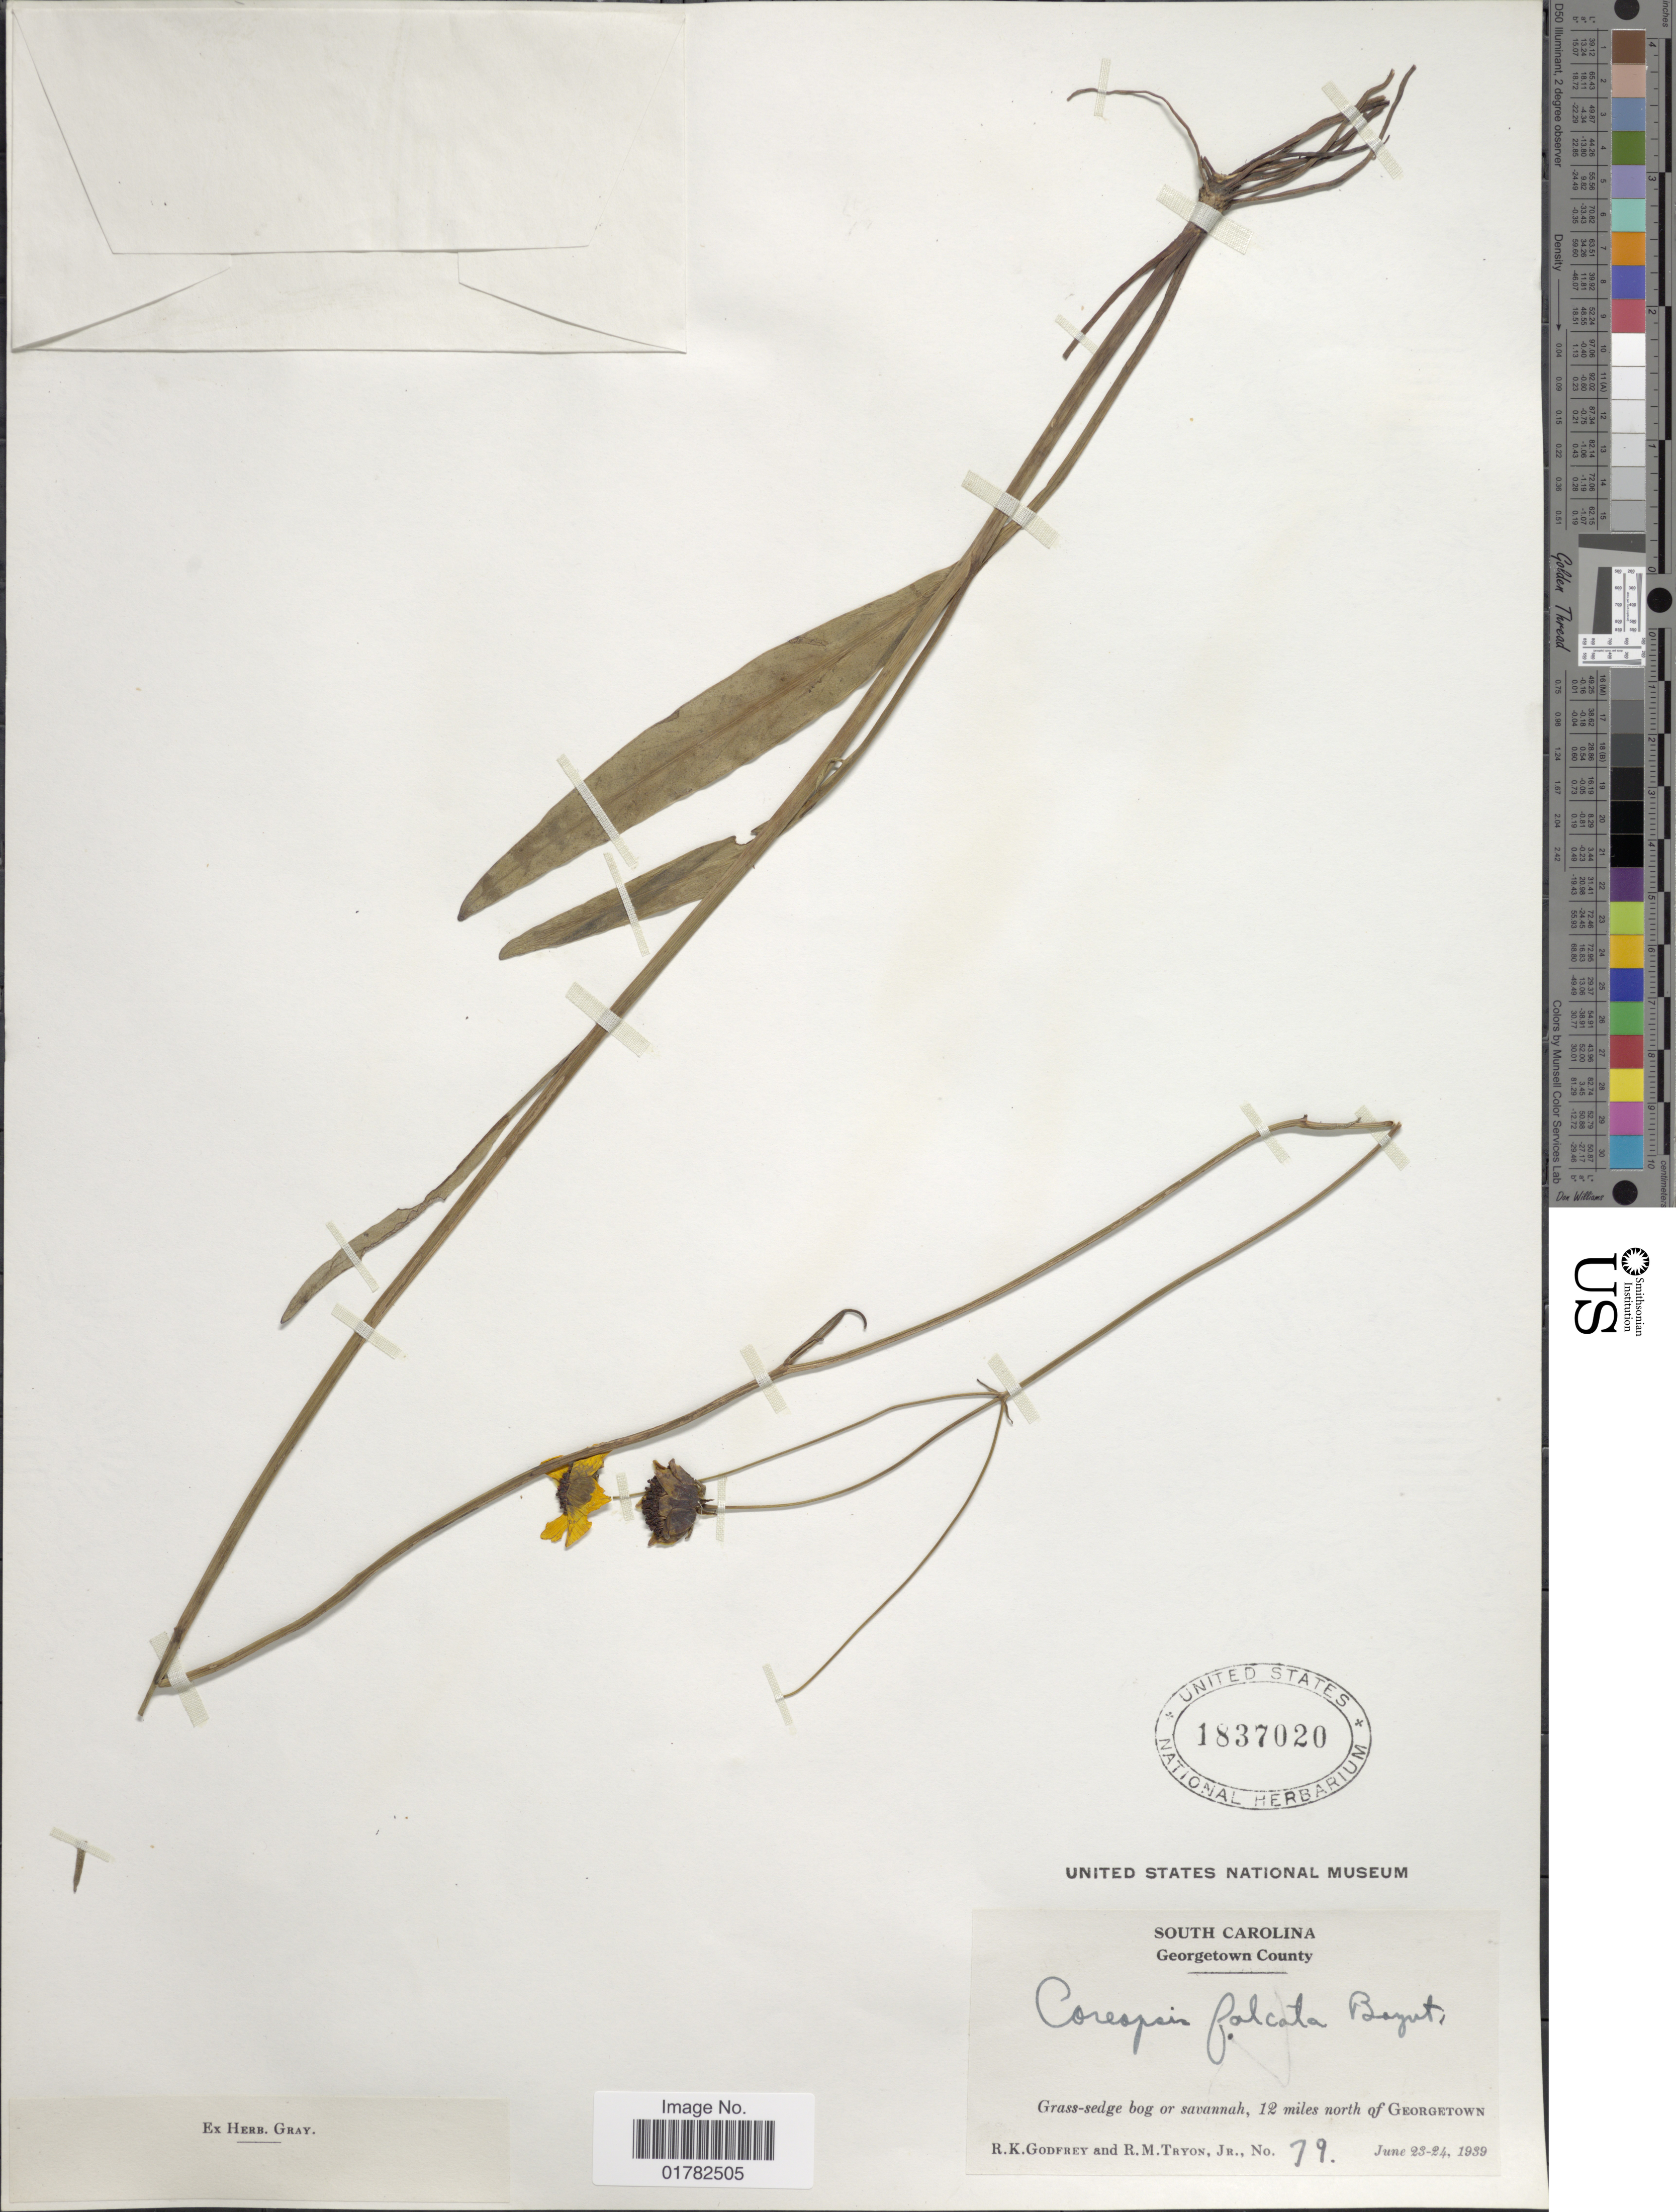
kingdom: Plantae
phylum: Tracheophyta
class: Magnoliopsida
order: Asterales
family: Asteraceae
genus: Coreopsis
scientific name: Coreopsis falcata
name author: F.E. Boynton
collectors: R. K. Godfrey & R. M. Tryon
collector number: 79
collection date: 1939-06-23/1939-06-24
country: United States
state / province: South Carolina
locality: Georgetown County, Grass-sedge bog or savannah, 12 miles north of Georgetown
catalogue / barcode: US 1837020